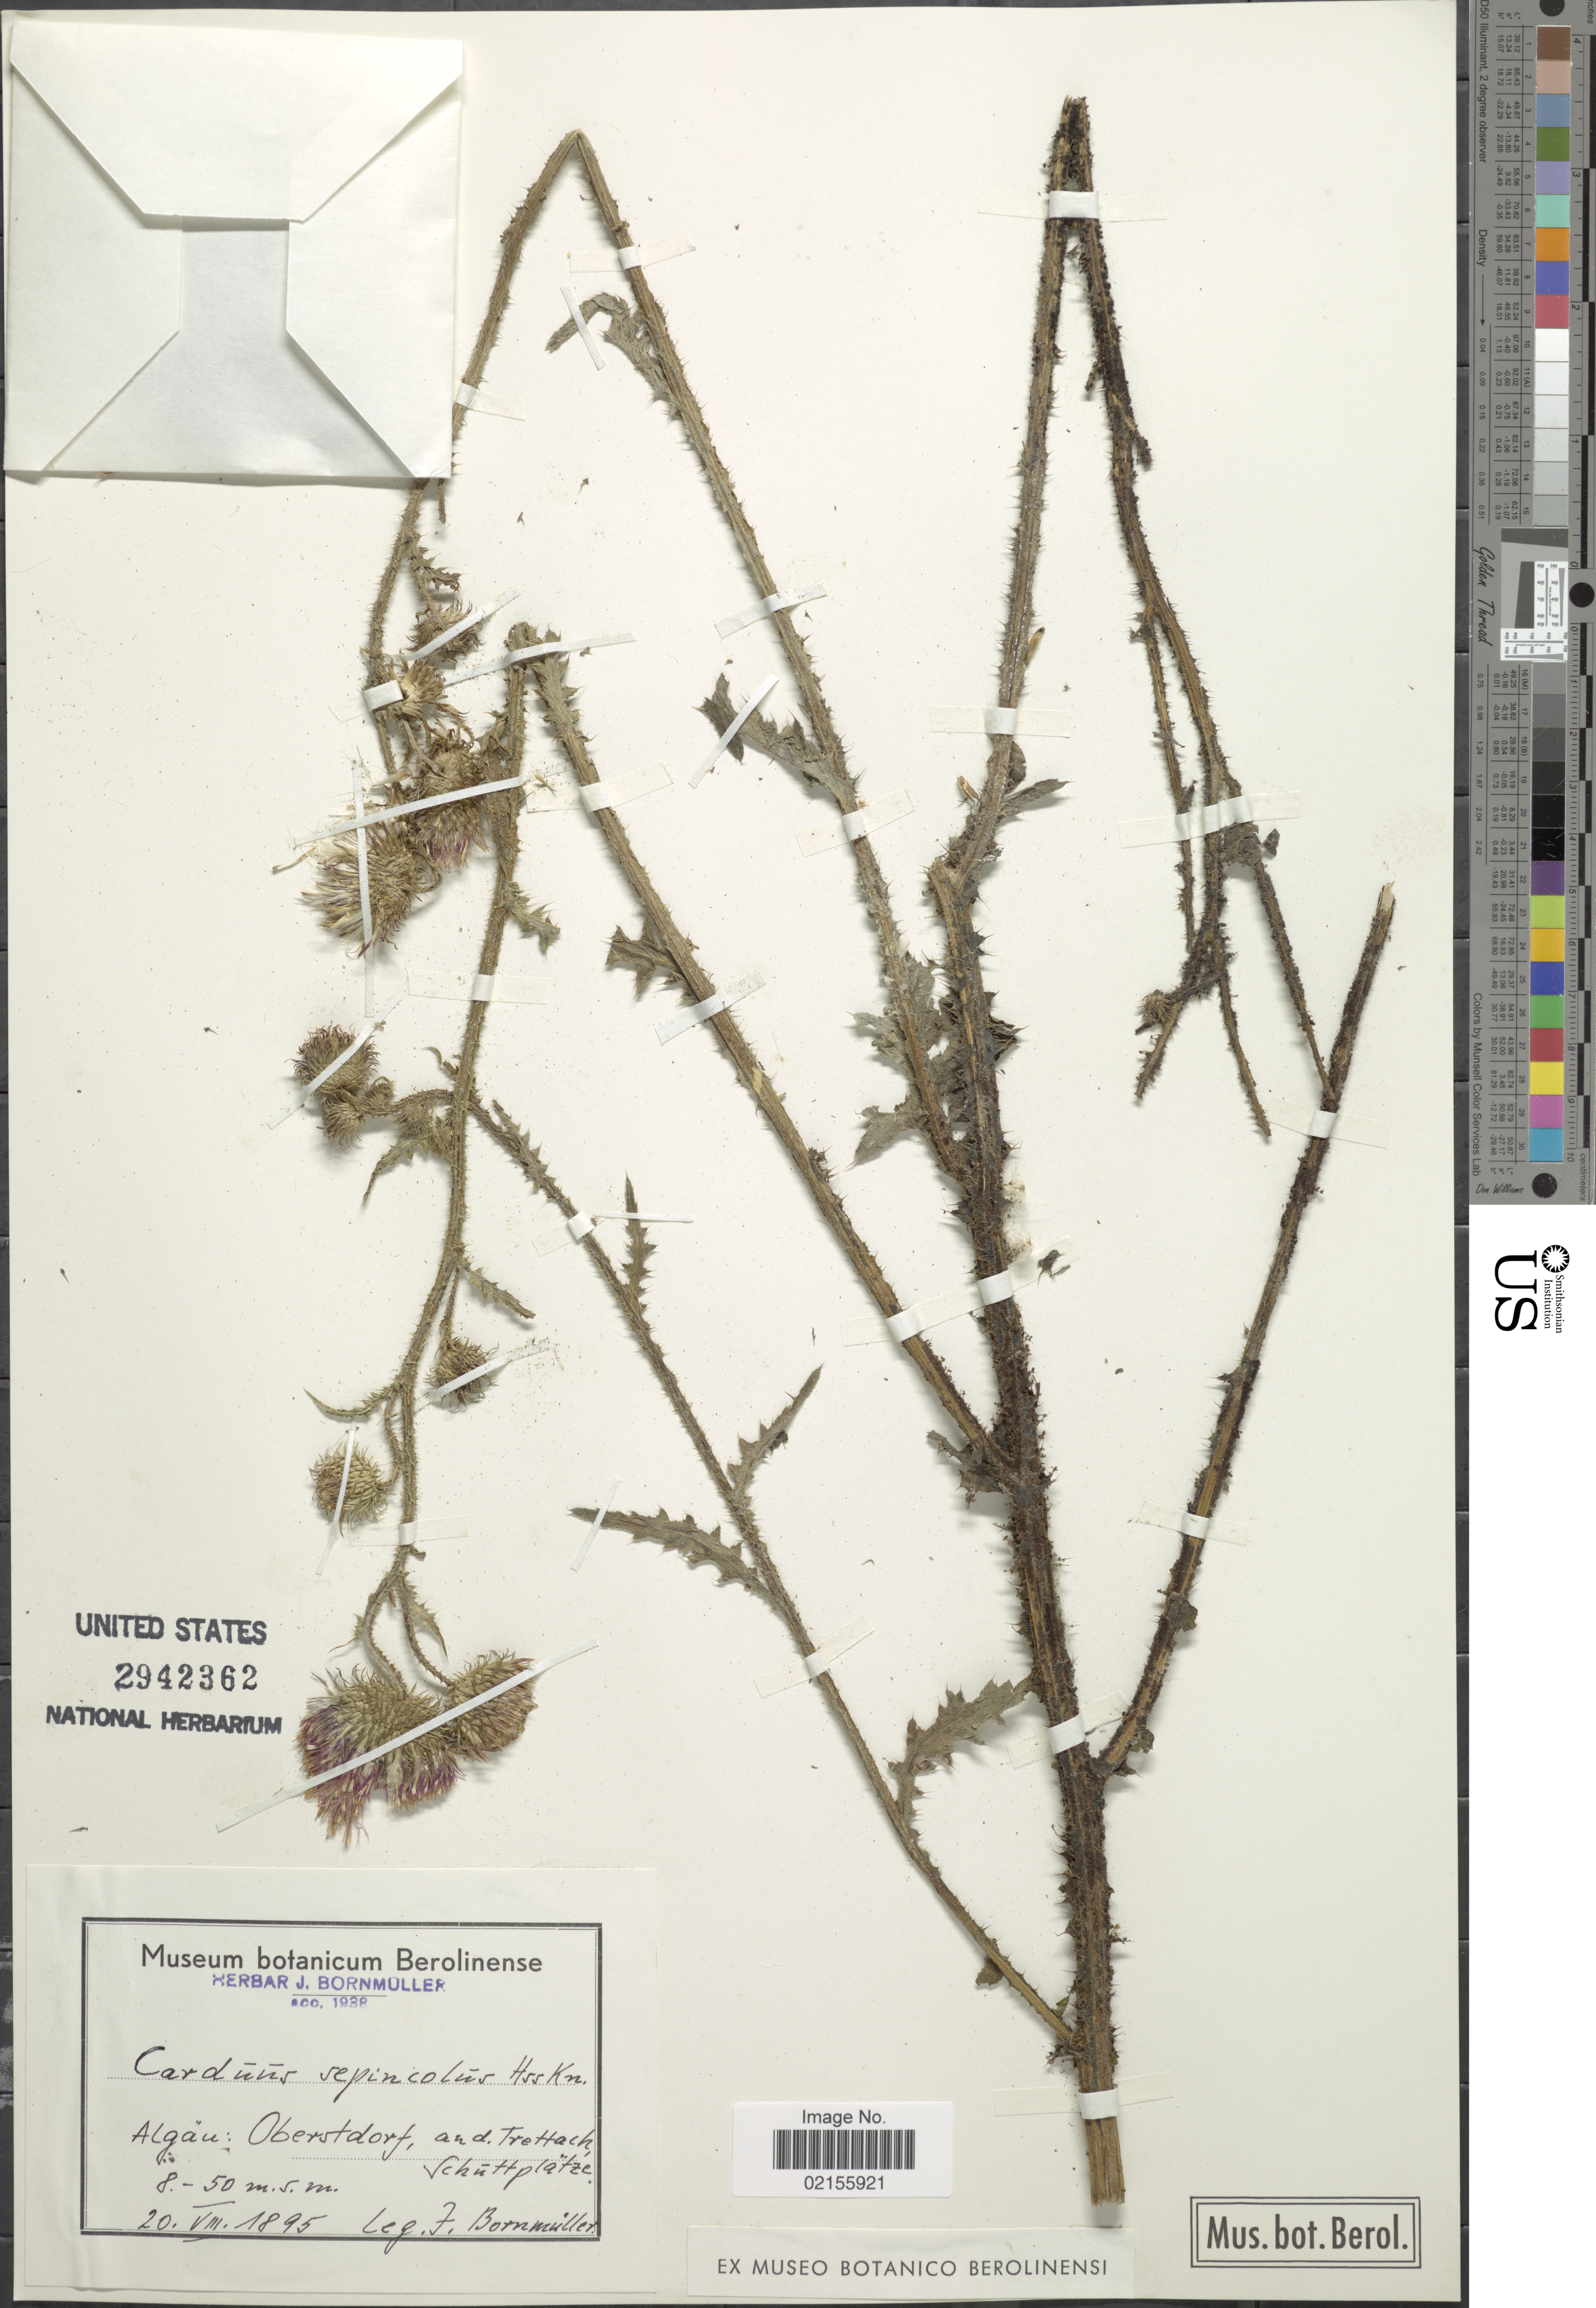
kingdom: Plantae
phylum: Tracheophyta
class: Magnoliopsida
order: Asterales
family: Asteraceae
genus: Carduus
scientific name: Carduus sepincolus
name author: Hausskn.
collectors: F. Bornmüller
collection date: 1895-08-20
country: Germany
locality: Algäu: Oberstdorf, and Trettach Schuttplätze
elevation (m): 8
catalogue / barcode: US 2942362